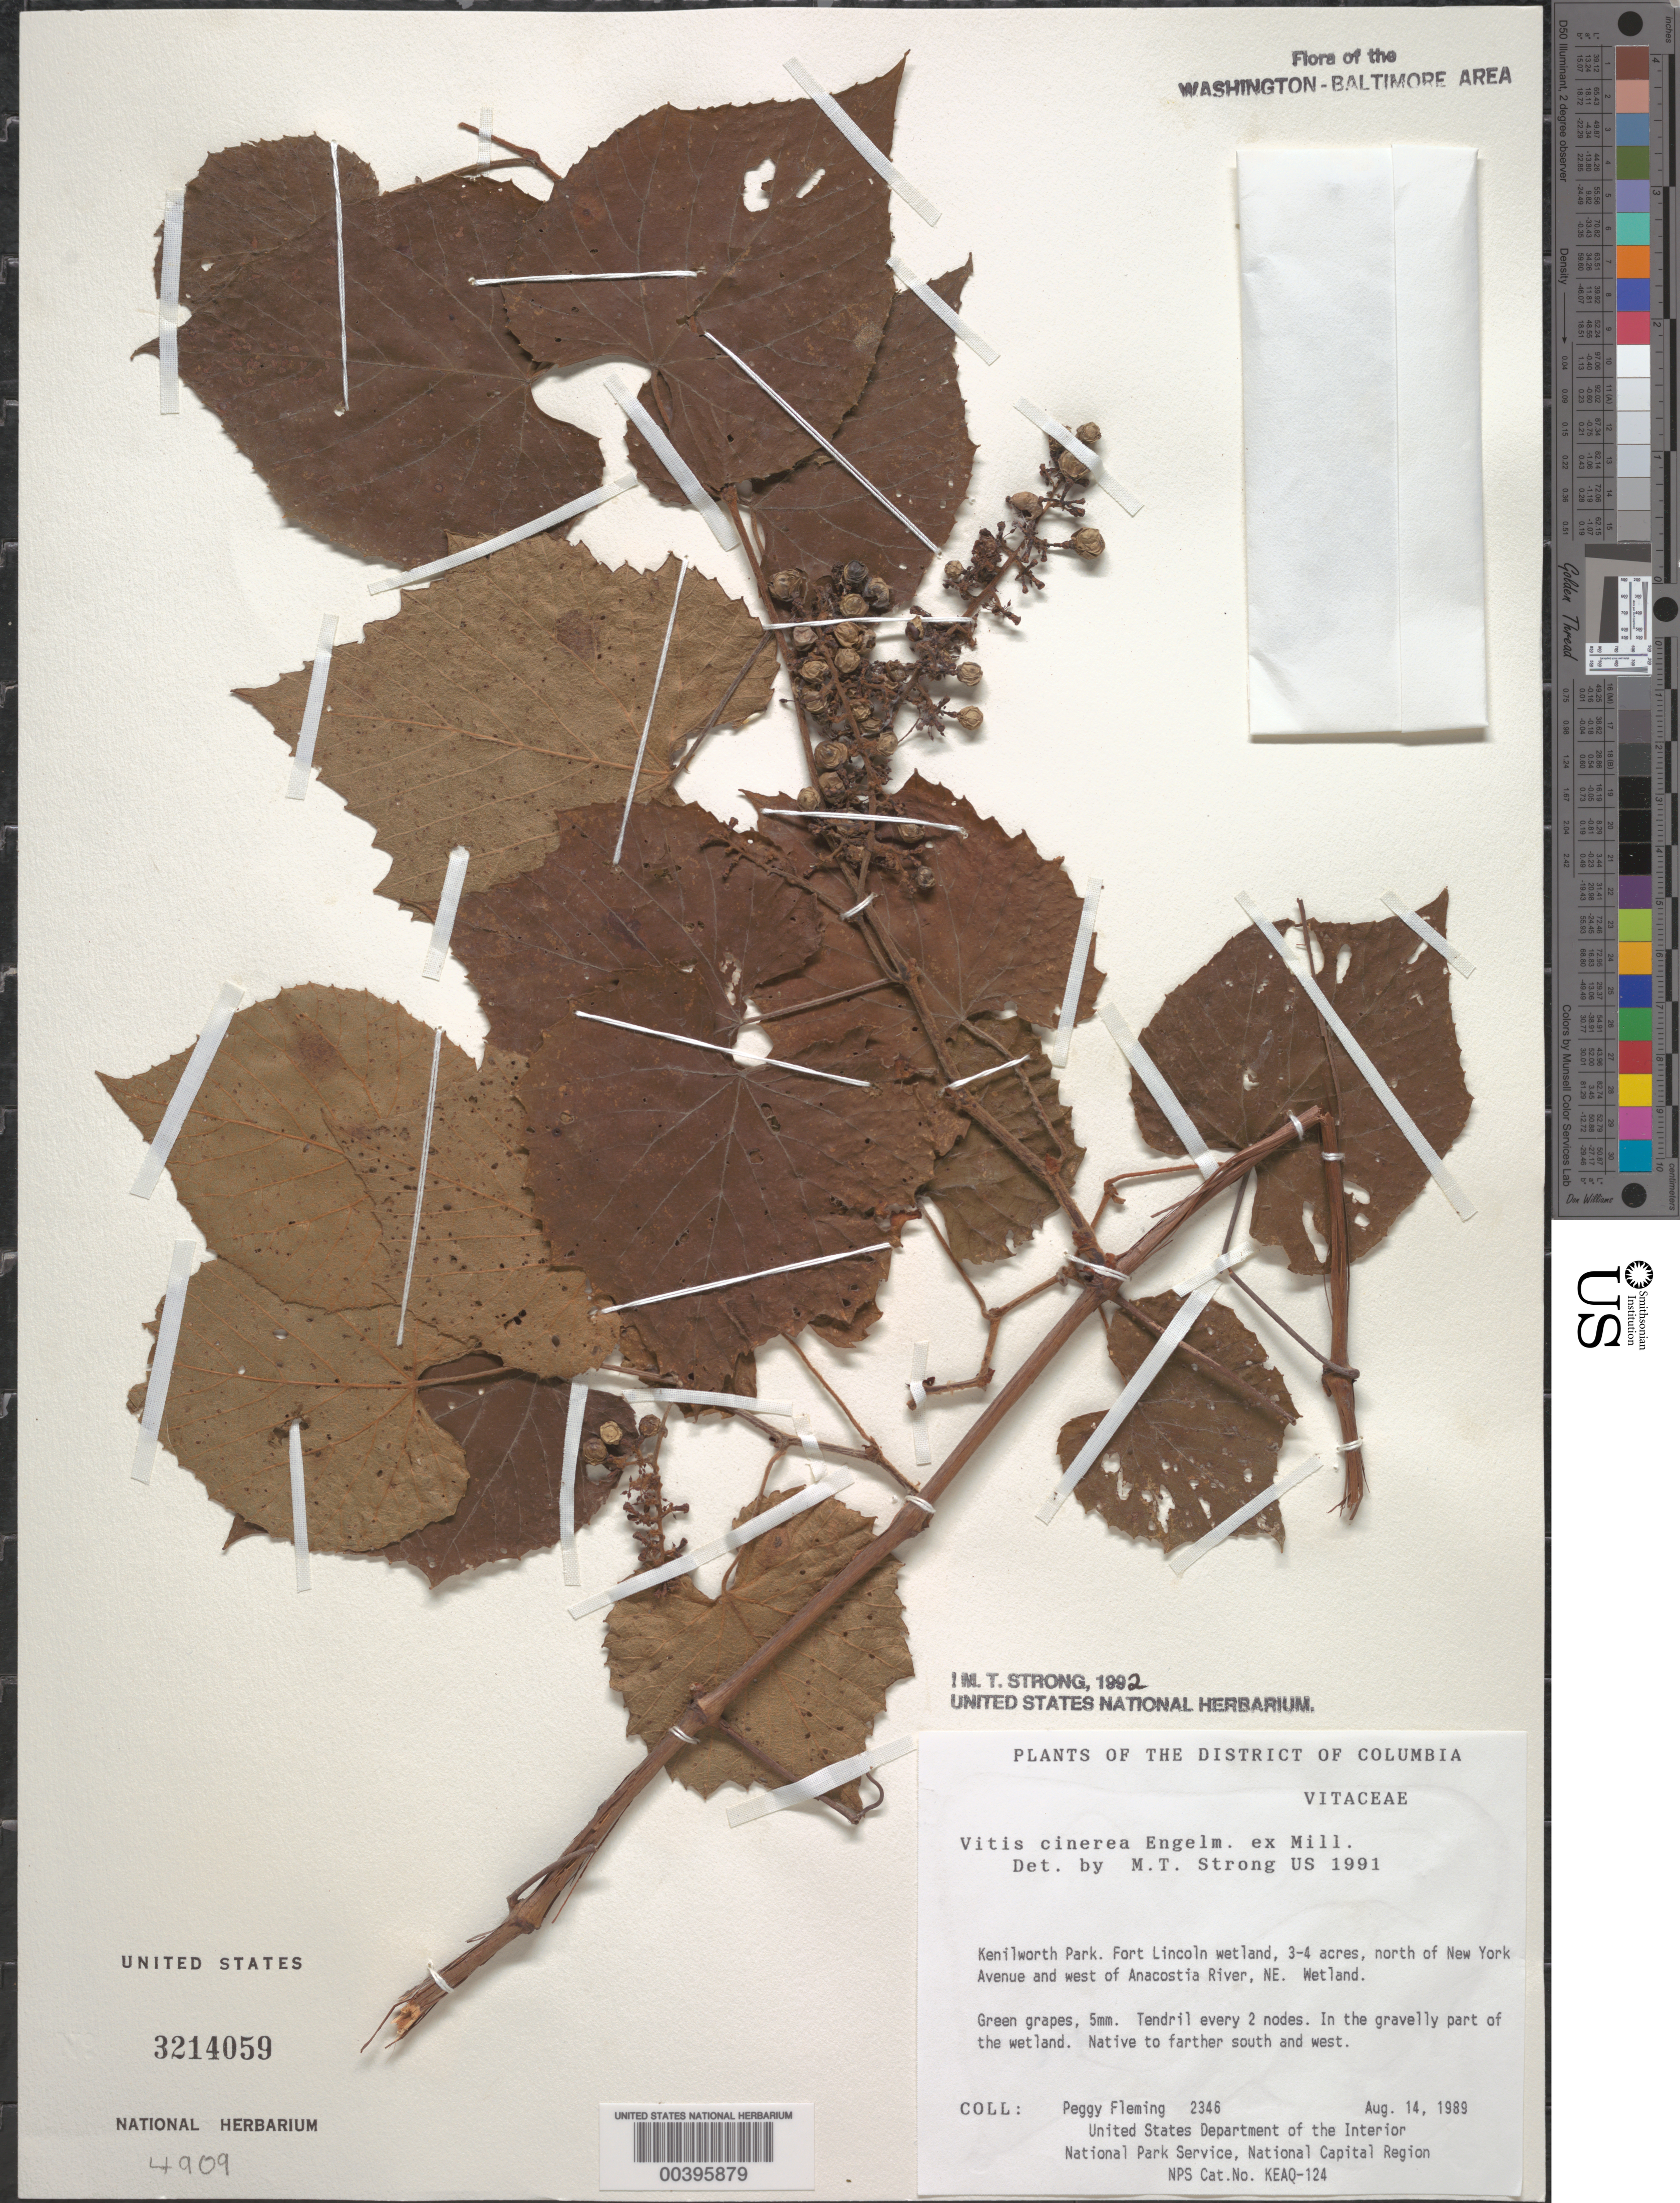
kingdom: Plantae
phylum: Tracheophyta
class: Magnoliopsida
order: Vitales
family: Vitaceae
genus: Vitis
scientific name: Vitis cinerea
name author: (Engelm.) Millardet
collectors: P. Fleming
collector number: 2346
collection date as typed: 14 Aug 1989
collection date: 1989-08-14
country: United States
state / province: District of Columbia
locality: Kenilworth Park, Fort Lincoln Wetland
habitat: Wetland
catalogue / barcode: US 3214059